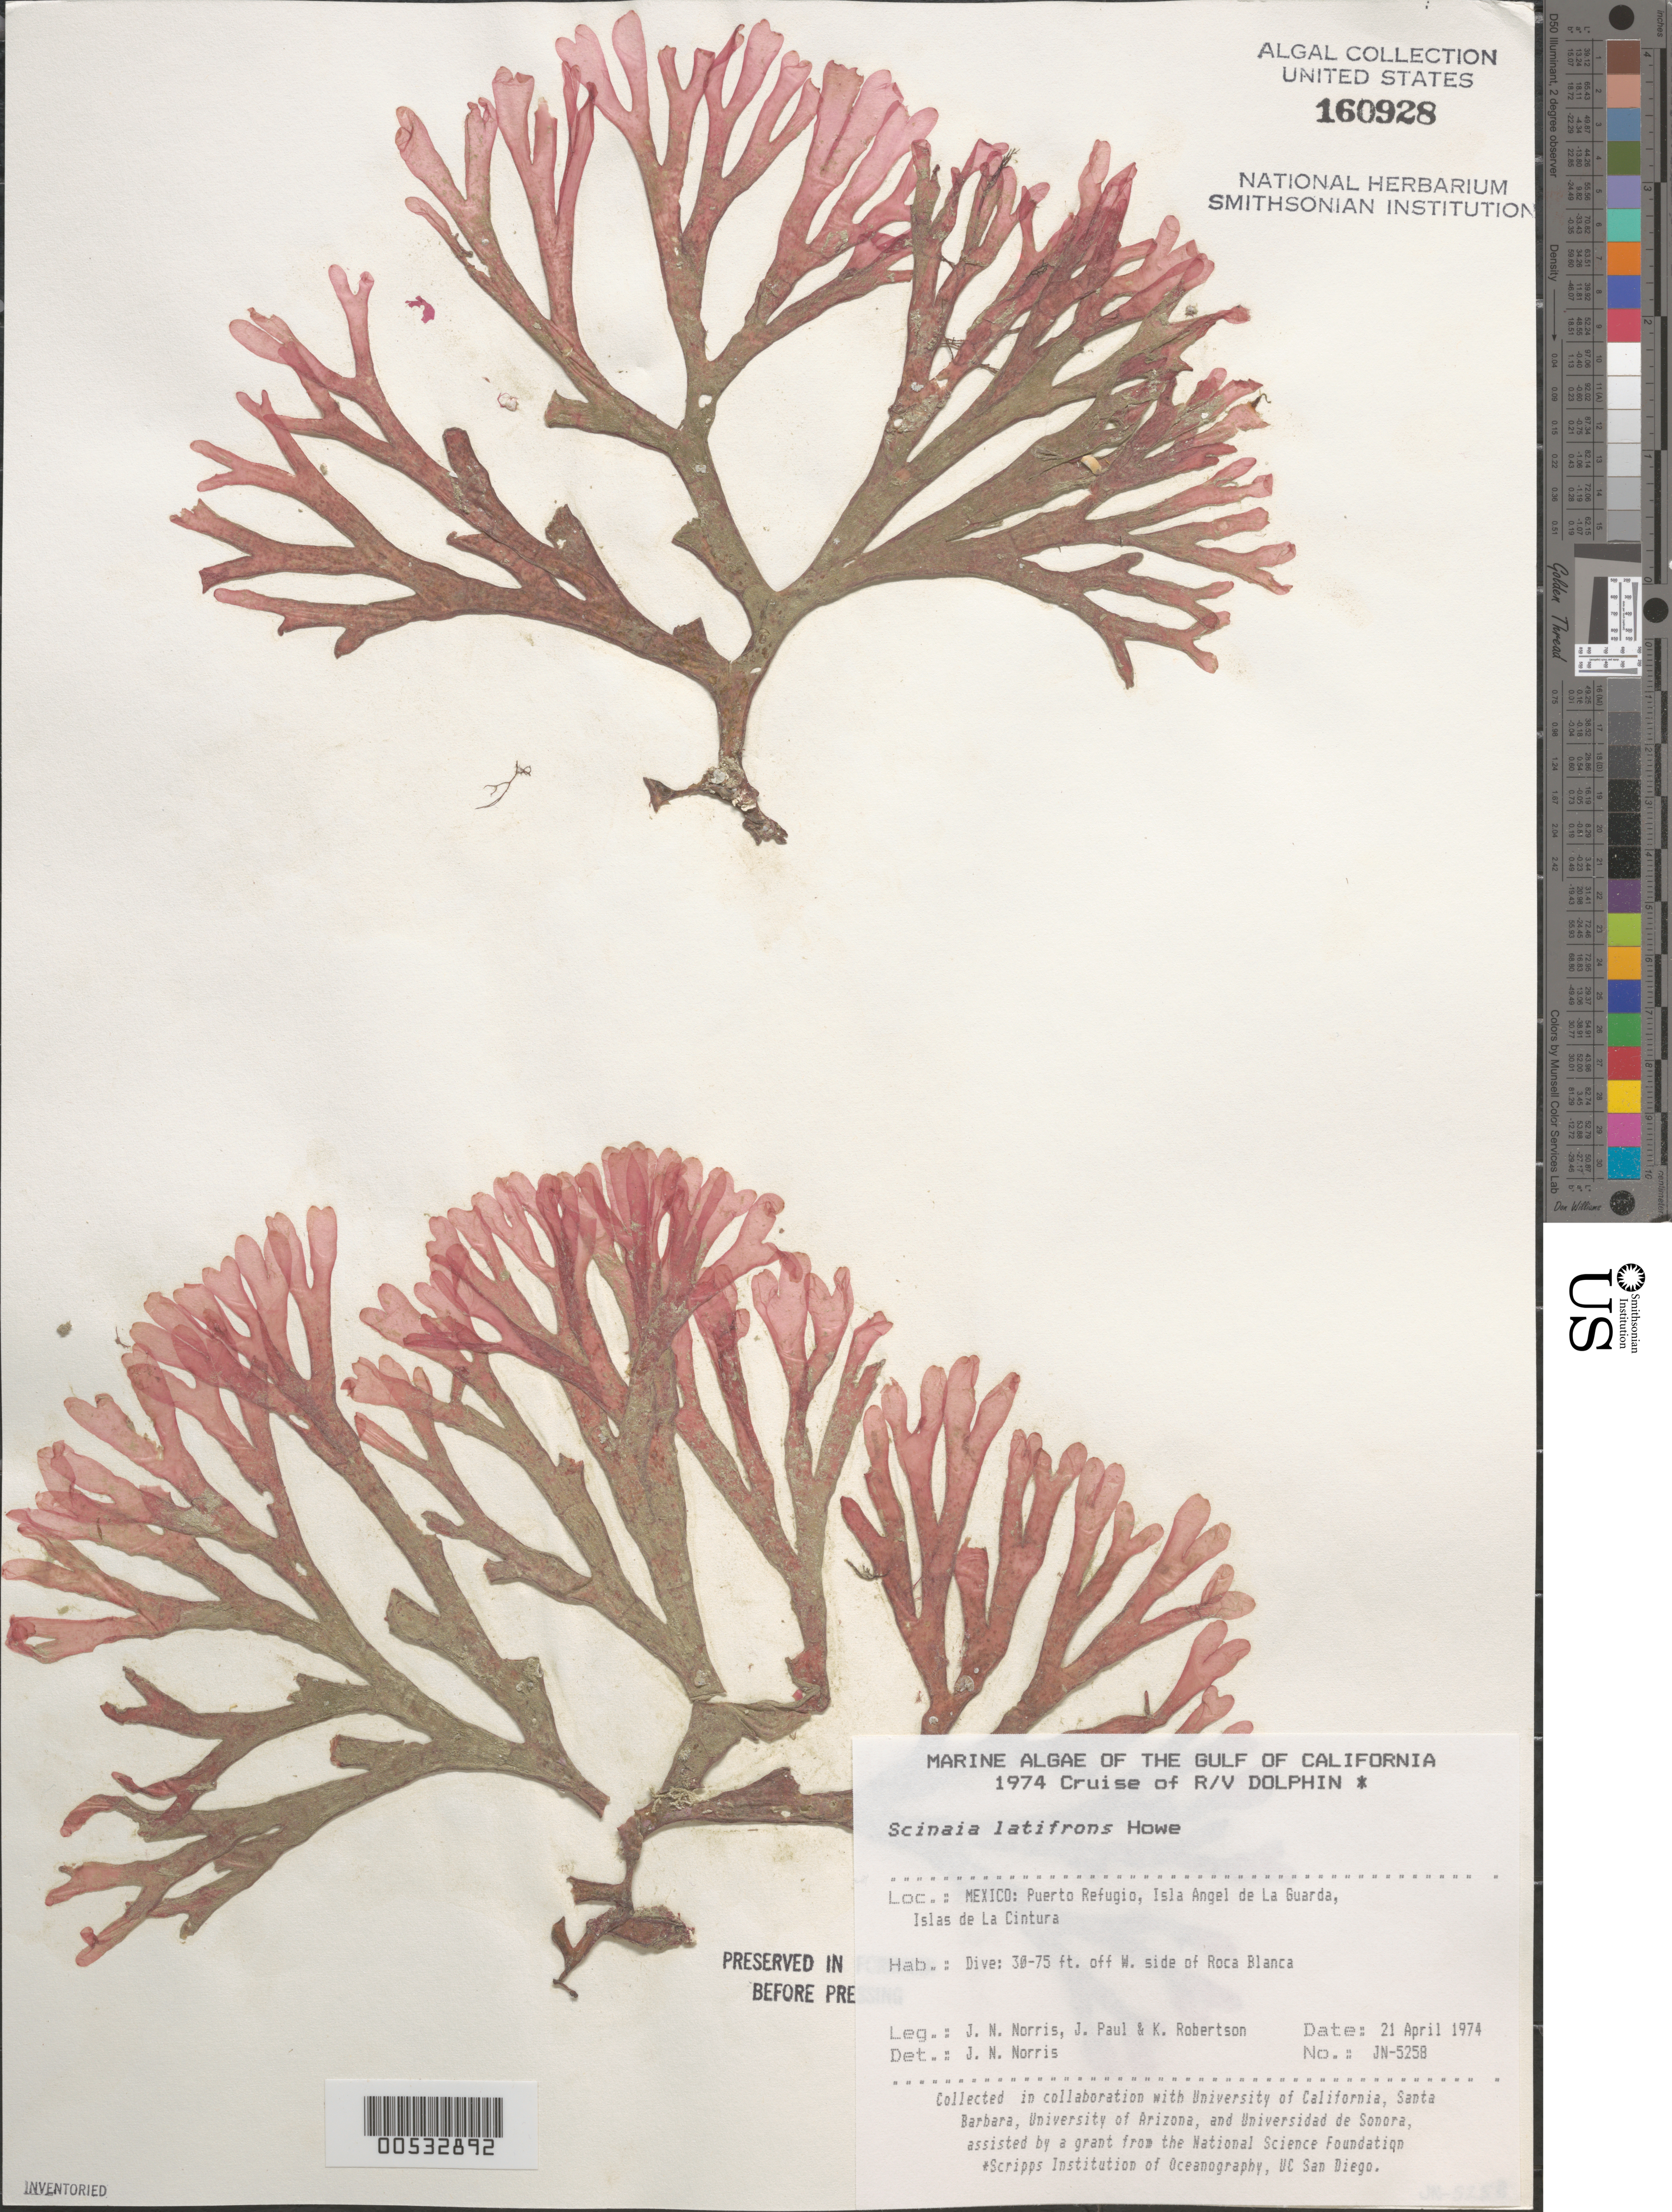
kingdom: Plantae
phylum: Rhodophyta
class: Florideophyceae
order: Nemaliales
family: Scinaiaceae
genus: Scinaia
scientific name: Scinaia latifrons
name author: M. Howe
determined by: Norris, James N.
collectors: J. N. Norris, J. Paul & K. Robertson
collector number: JN-5258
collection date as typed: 21 Apr 1974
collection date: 1974-04-21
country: Mexico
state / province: Baja California Norte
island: Isla Angel de la Guarda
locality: Roca Blanca, Puerto Refugio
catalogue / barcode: US 160928